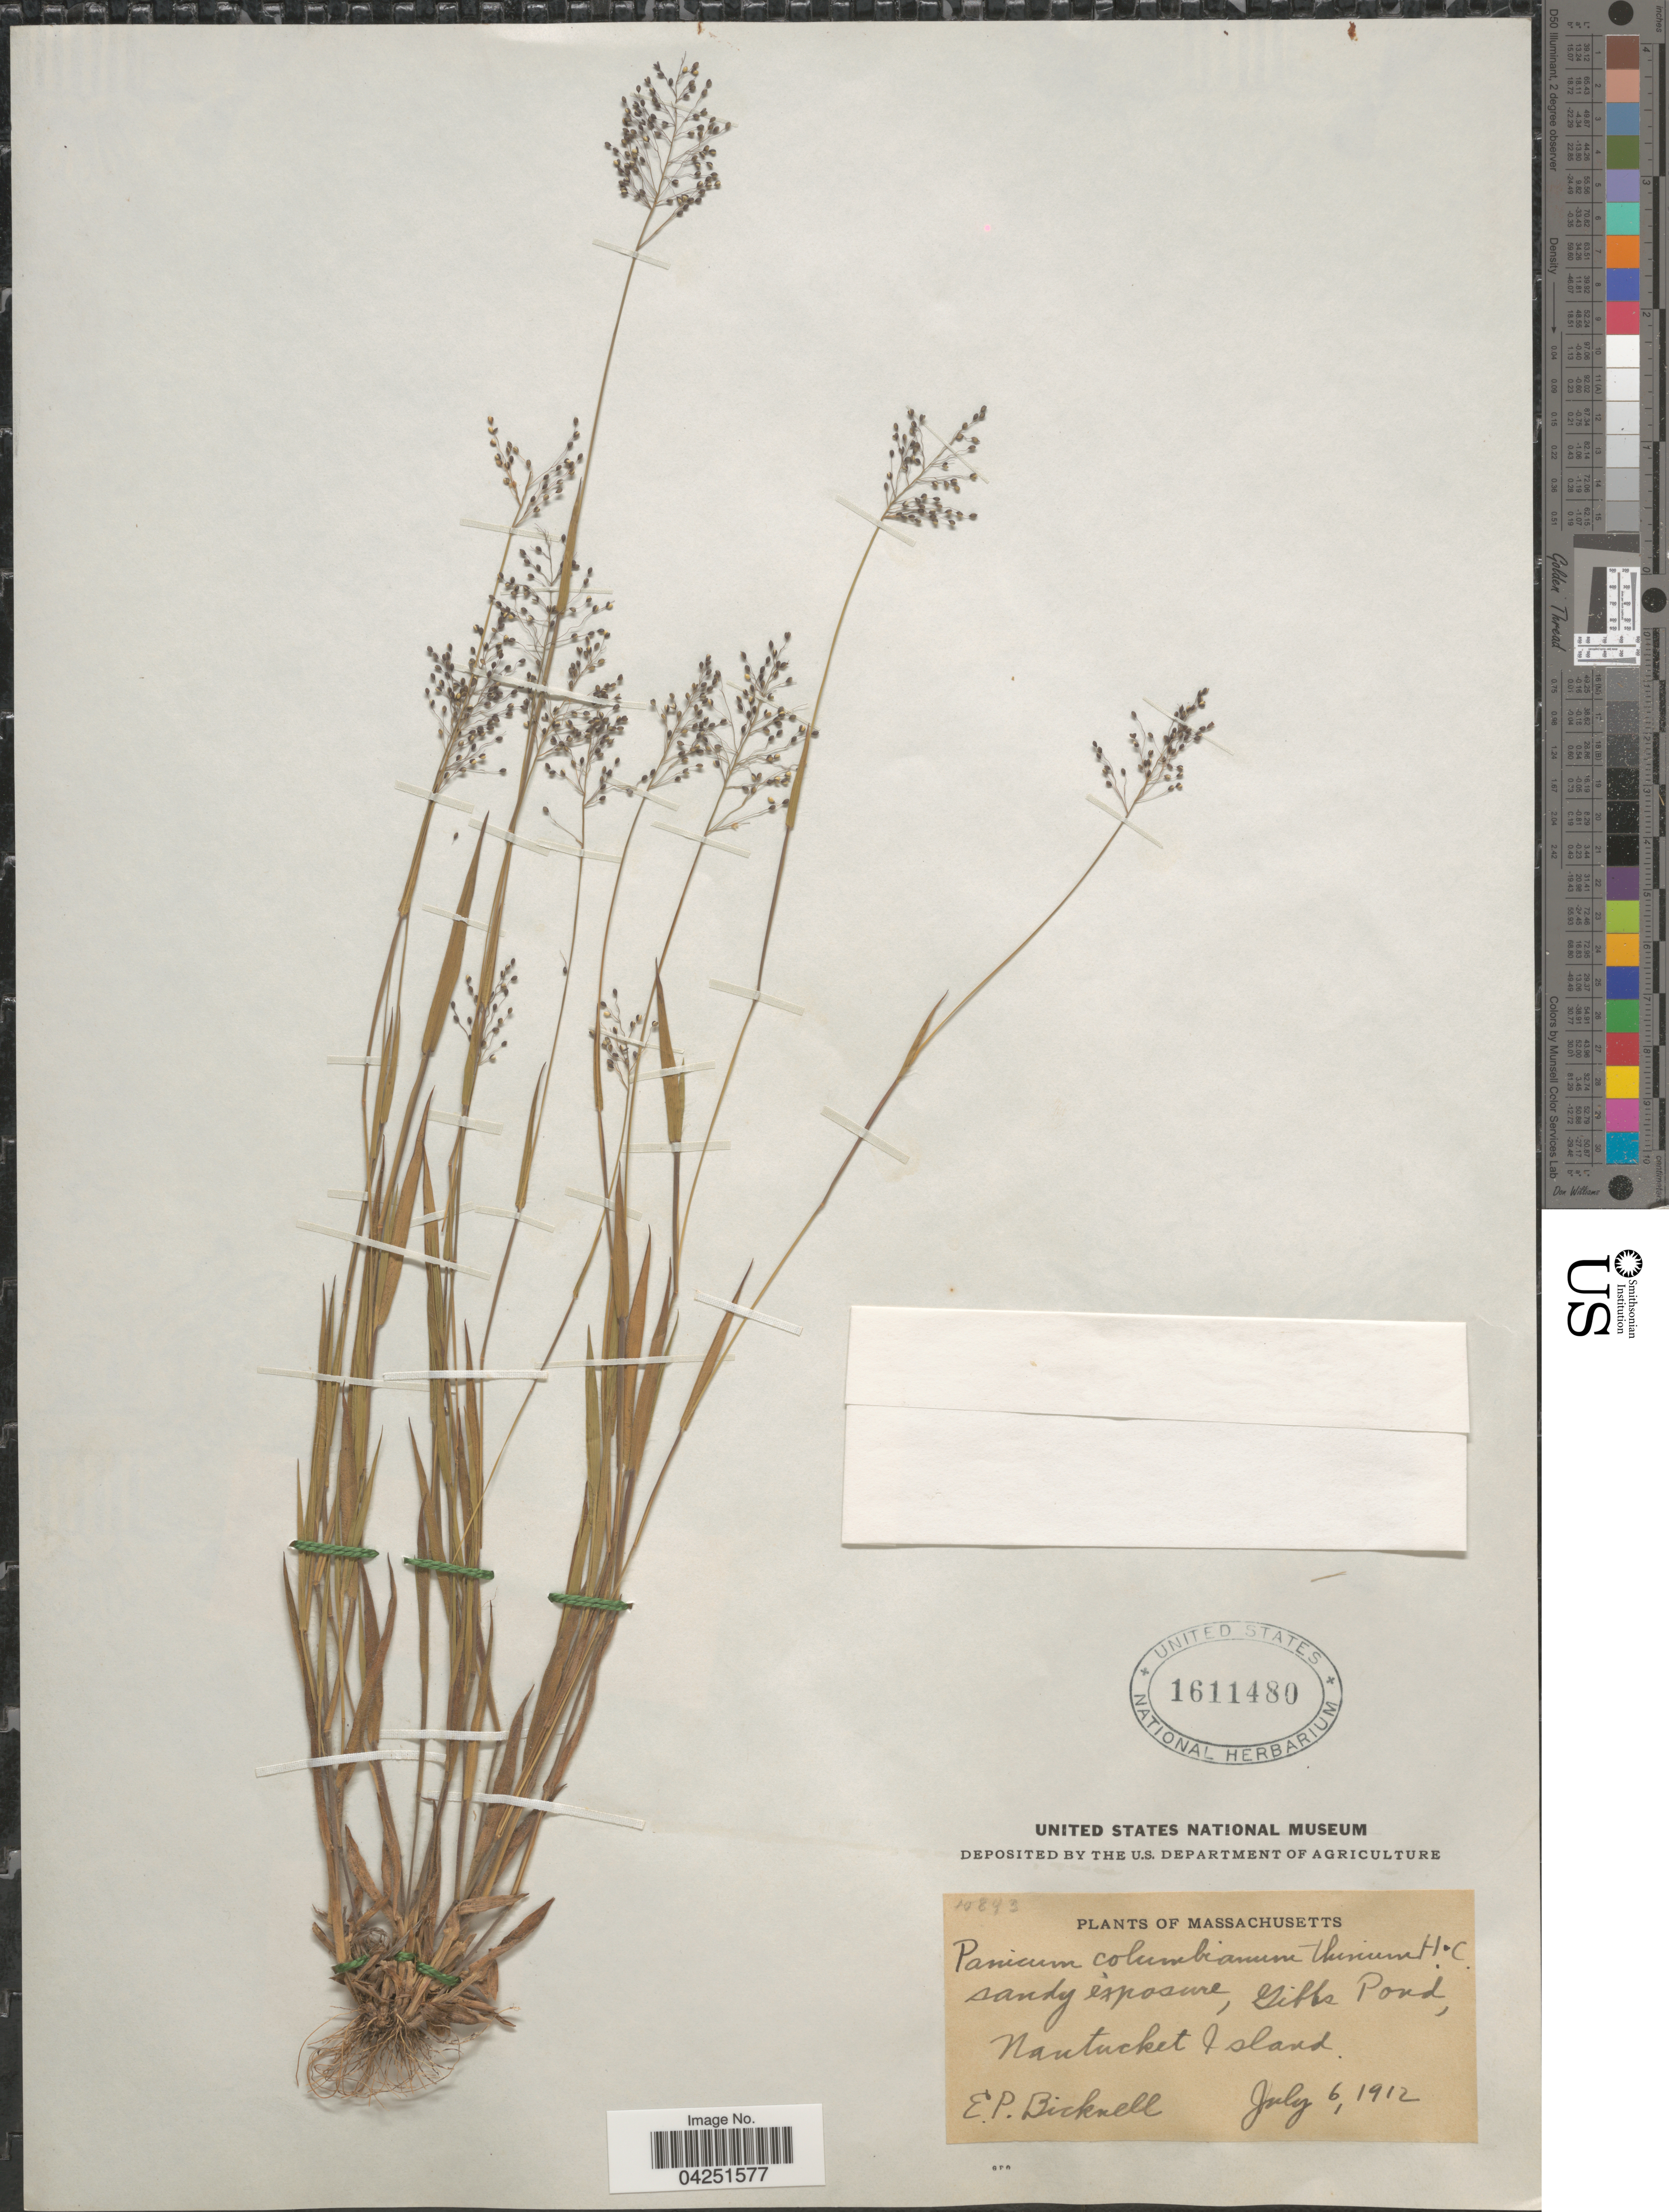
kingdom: Plantae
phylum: Tracheophyta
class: Liliopsida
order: Poales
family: Poaceae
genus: Dichanthelium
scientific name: Dichanthelium acuminatum var. acuminatum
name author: (Sw.) Gould & C.A. Clark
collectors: E. P. Bicknell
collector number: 10843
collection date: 1912-07-06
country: United States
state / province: Massachusetts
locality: Gibbs Pond, Nantucket Island.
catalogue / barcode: US 1611480